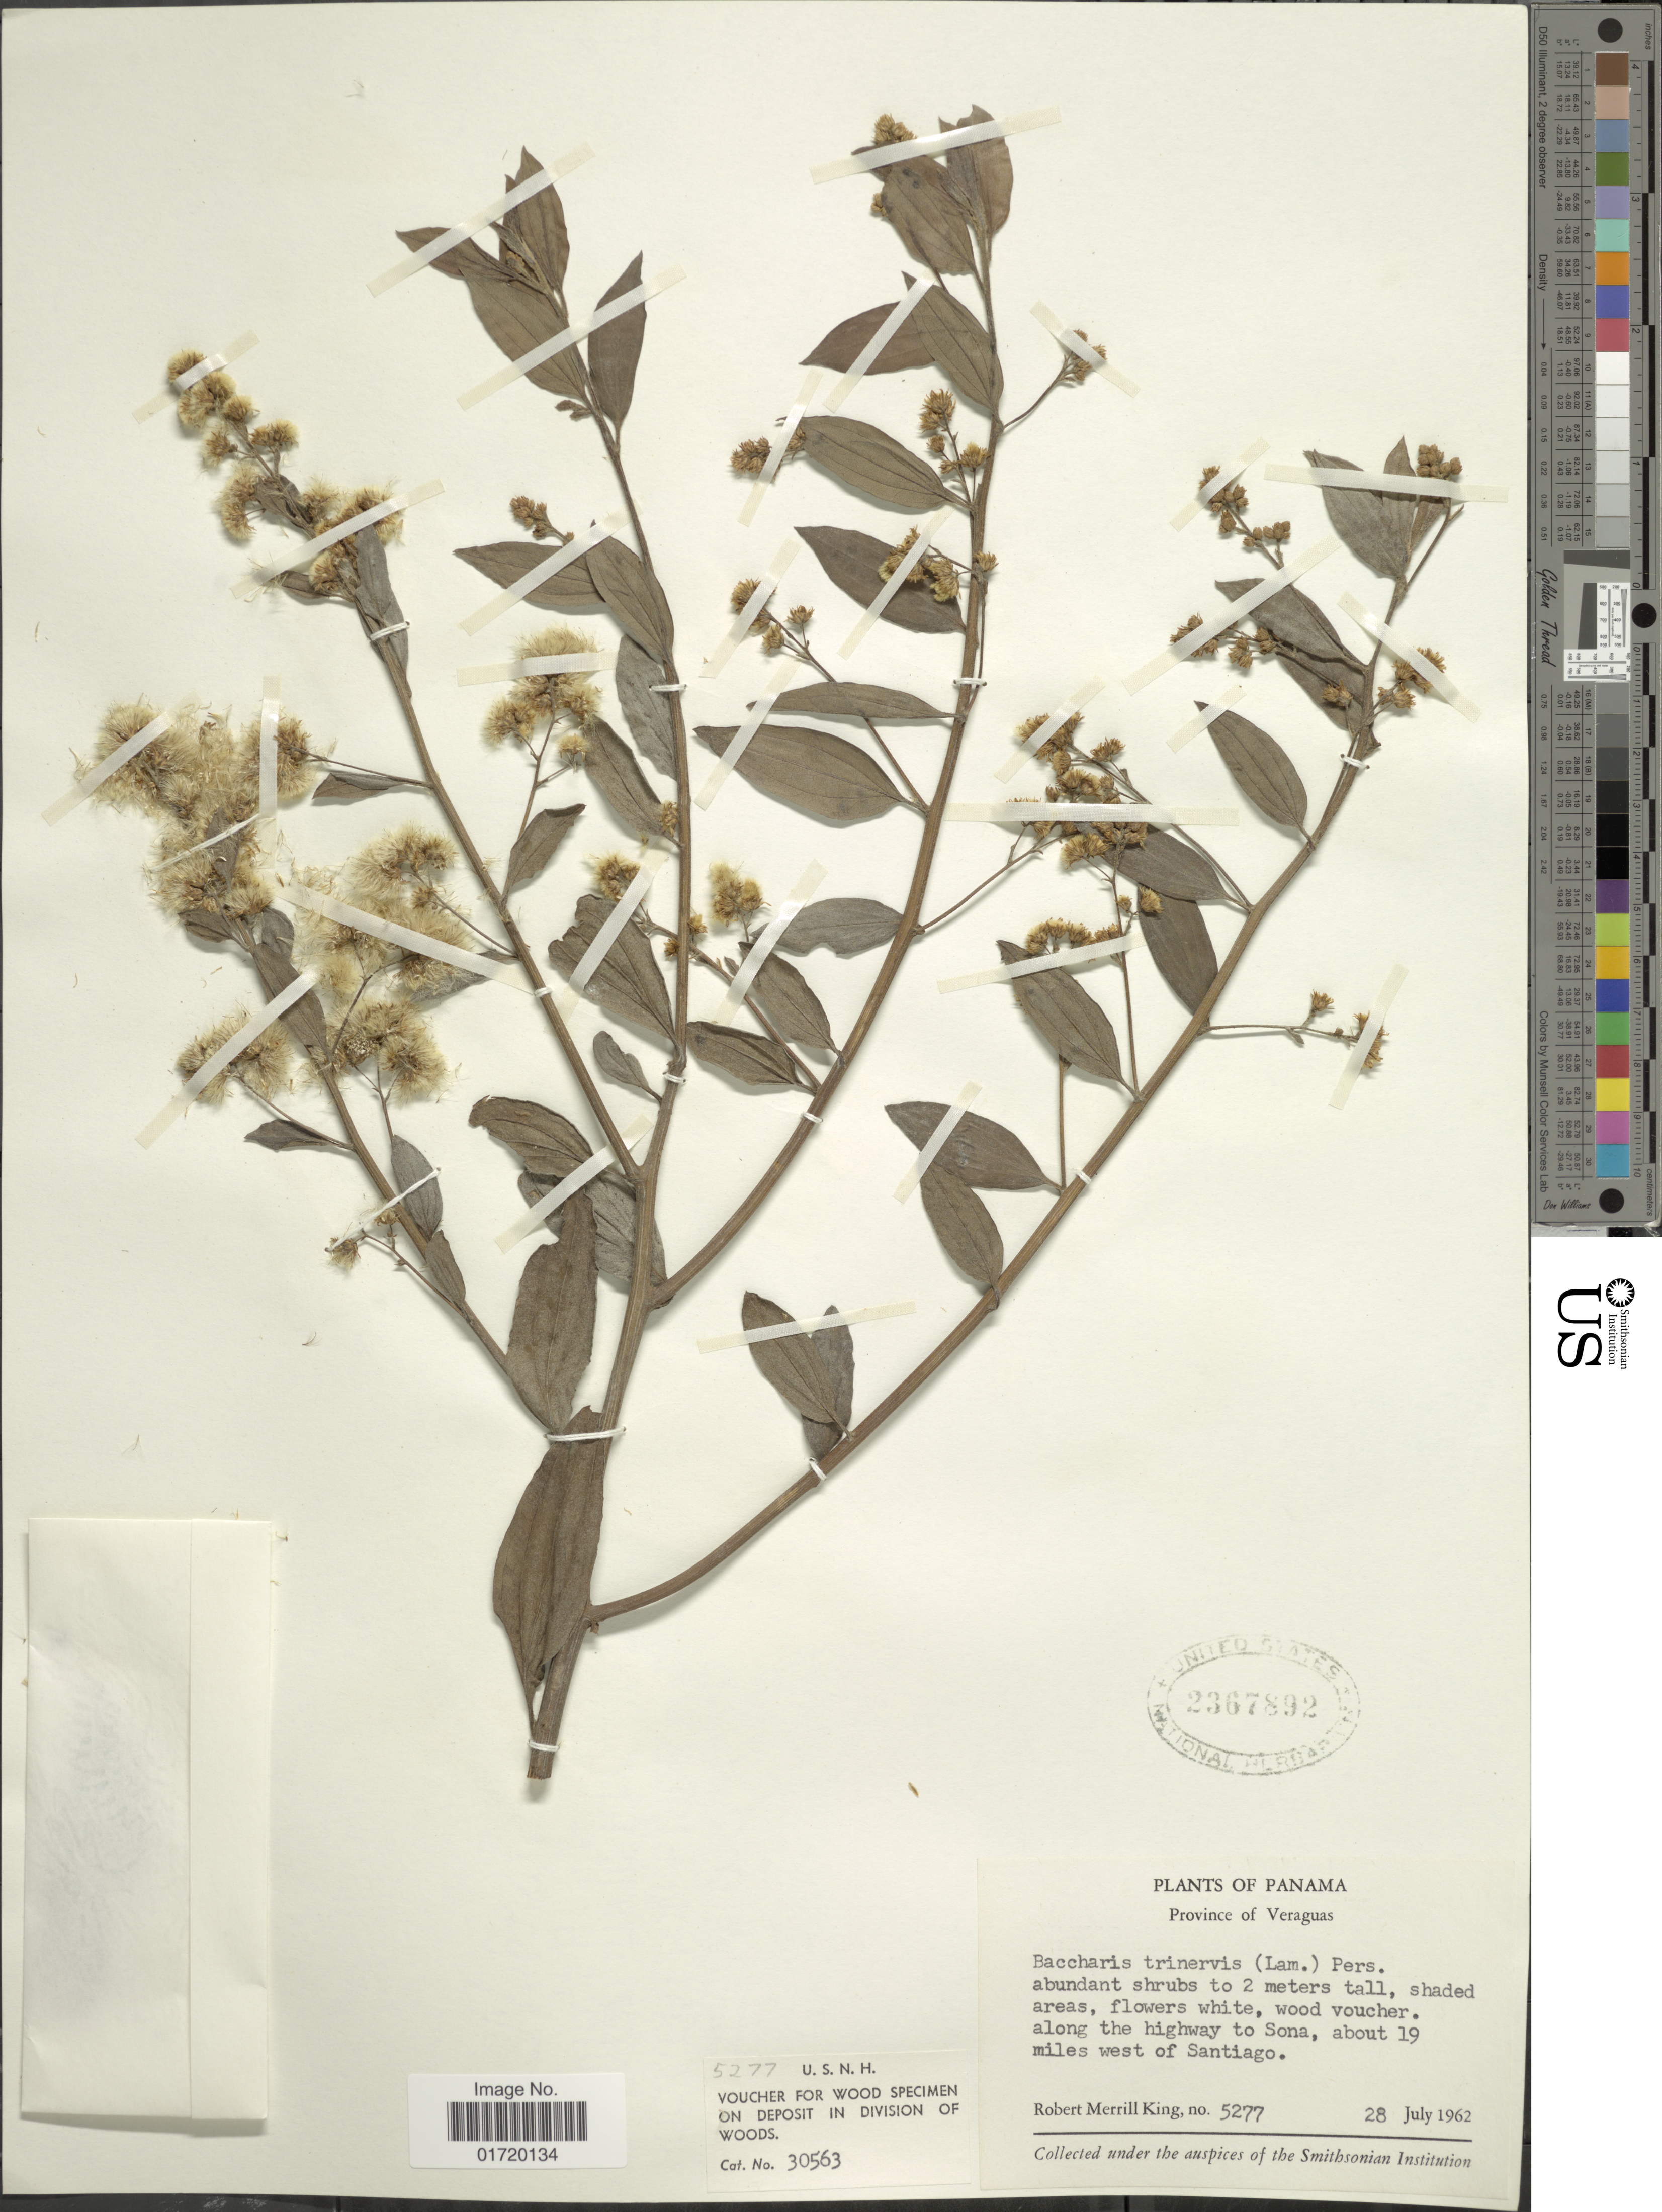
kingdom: Plantae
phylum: Tracheophyta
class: Magnoliopsida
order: Asterales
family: Asteraceae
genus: Baccharis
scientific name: Baccharis trinervis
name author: (Lam.) Pers.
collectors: R. M. King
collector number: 5277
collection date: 1962-07-28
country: Panama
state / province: Veraguas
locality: Along the highway to Sona, about 19 miles west of Santiago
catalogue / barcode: US 2367892